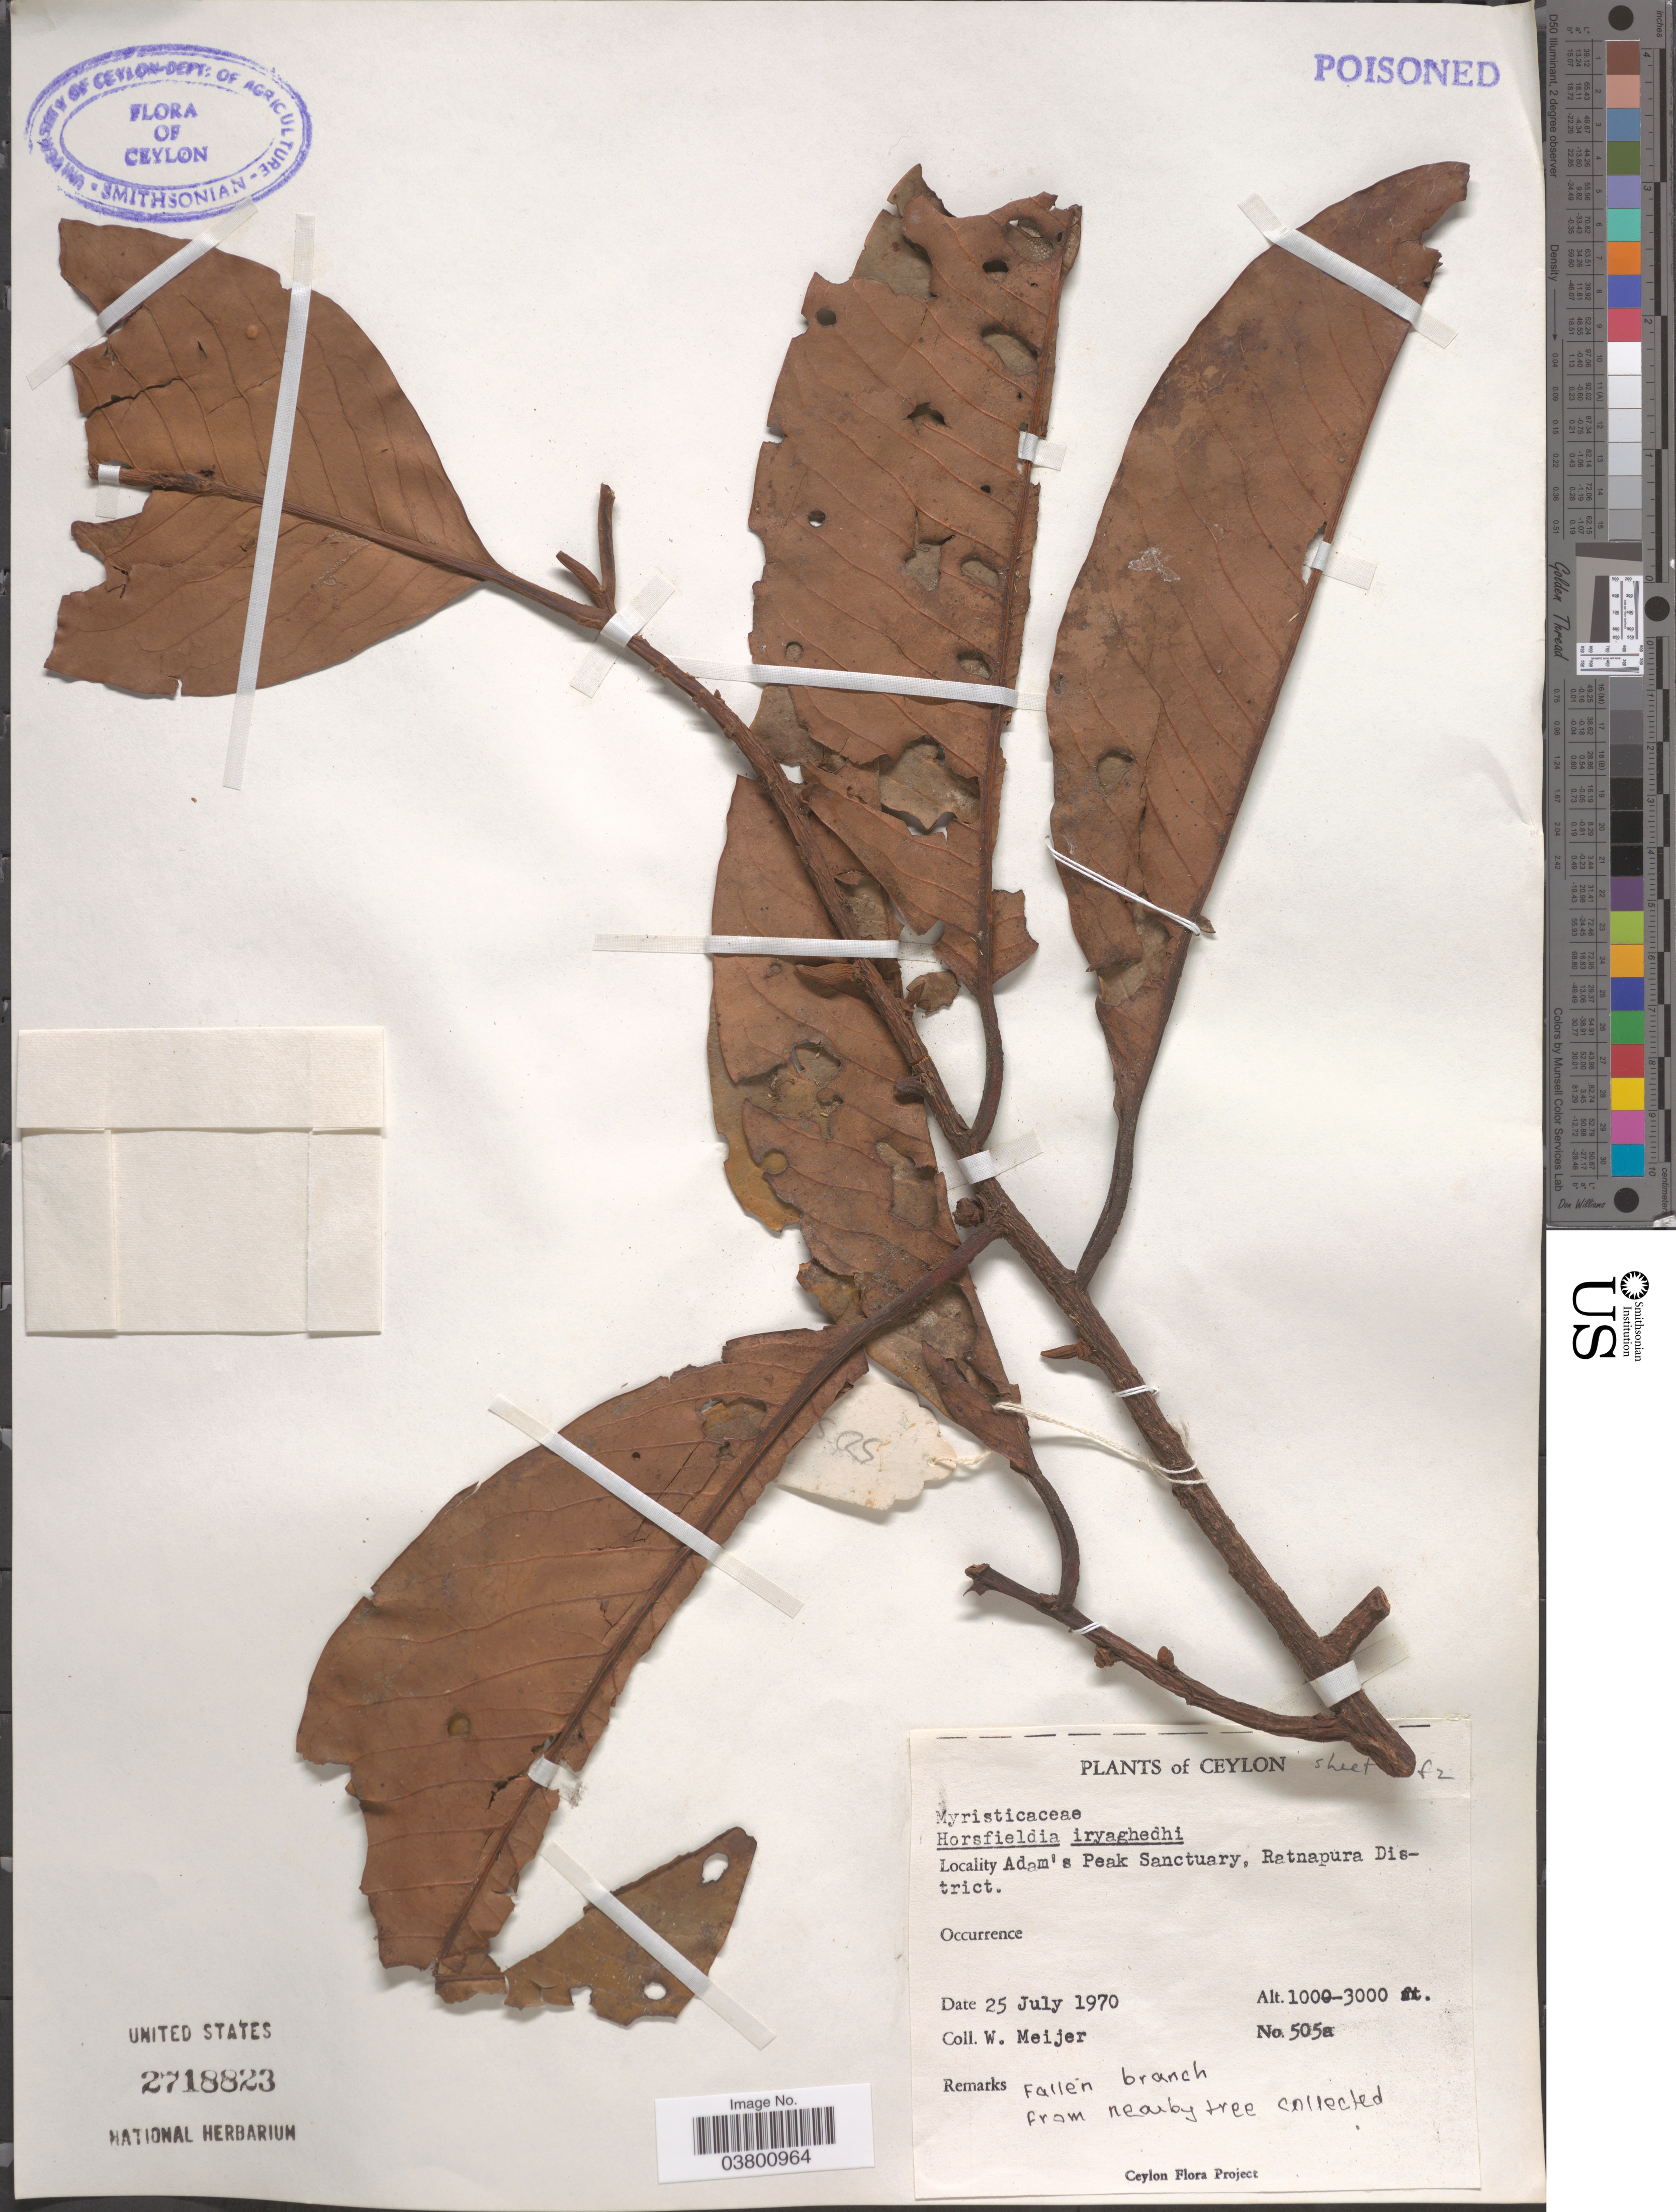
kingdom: Plantae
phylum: Tracheophyta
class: Magnoliopsida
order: Magnoliales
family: Myristicaceae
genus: Horsfieldia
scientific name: Horsfieldia iryaghedhi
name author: (Gaertn.) Warb.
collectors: W. Meijer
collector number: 505a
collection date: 1970-07-25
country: Sri Lanka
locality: Ceylon. Adam's Peak Sanctuary, Ratnapura District.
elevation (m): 305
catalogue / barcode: US 2718823